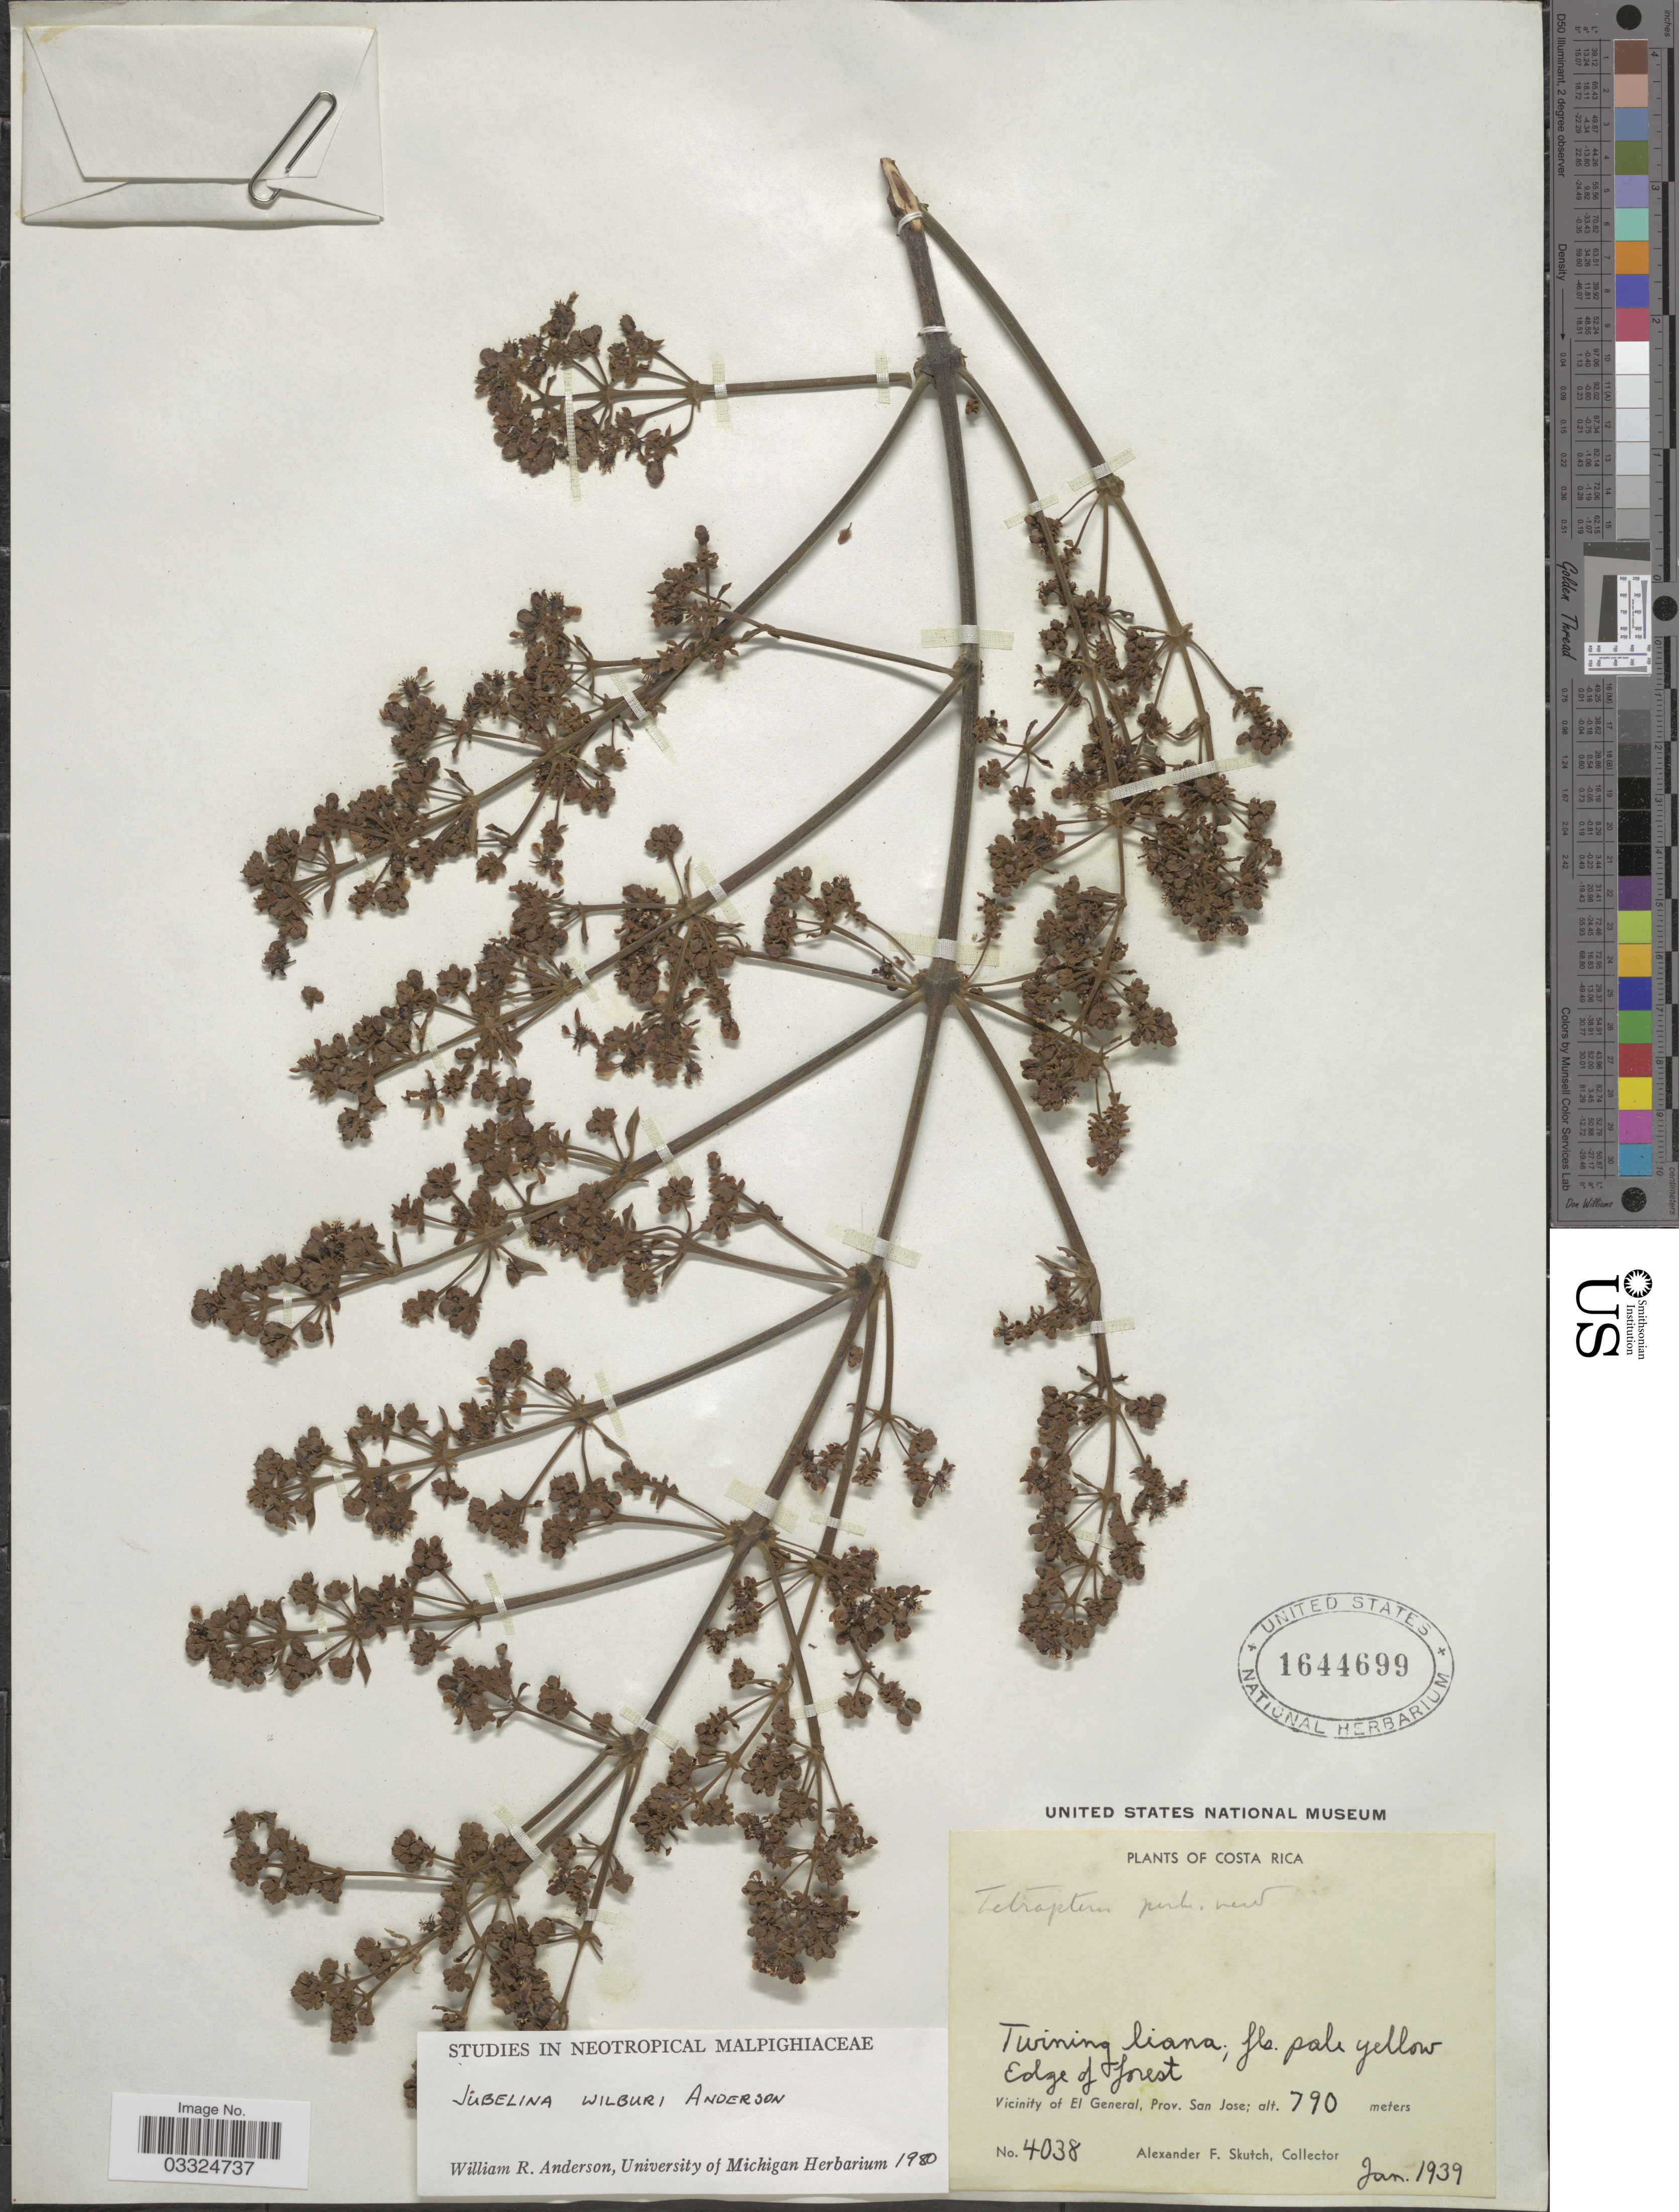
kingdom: Plantae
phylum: Tracheophyta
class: Magnoliopsida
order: Malpighiales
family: Malpighiaceae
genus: Jubelina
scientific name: Jubelina wilburii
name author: W.R. Anderson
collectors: A. F. Skutch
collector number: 4038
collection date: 1939-01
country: Costa Rica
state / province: San José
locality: Vicinity of El General.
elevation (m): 790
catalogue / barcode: US 1644699